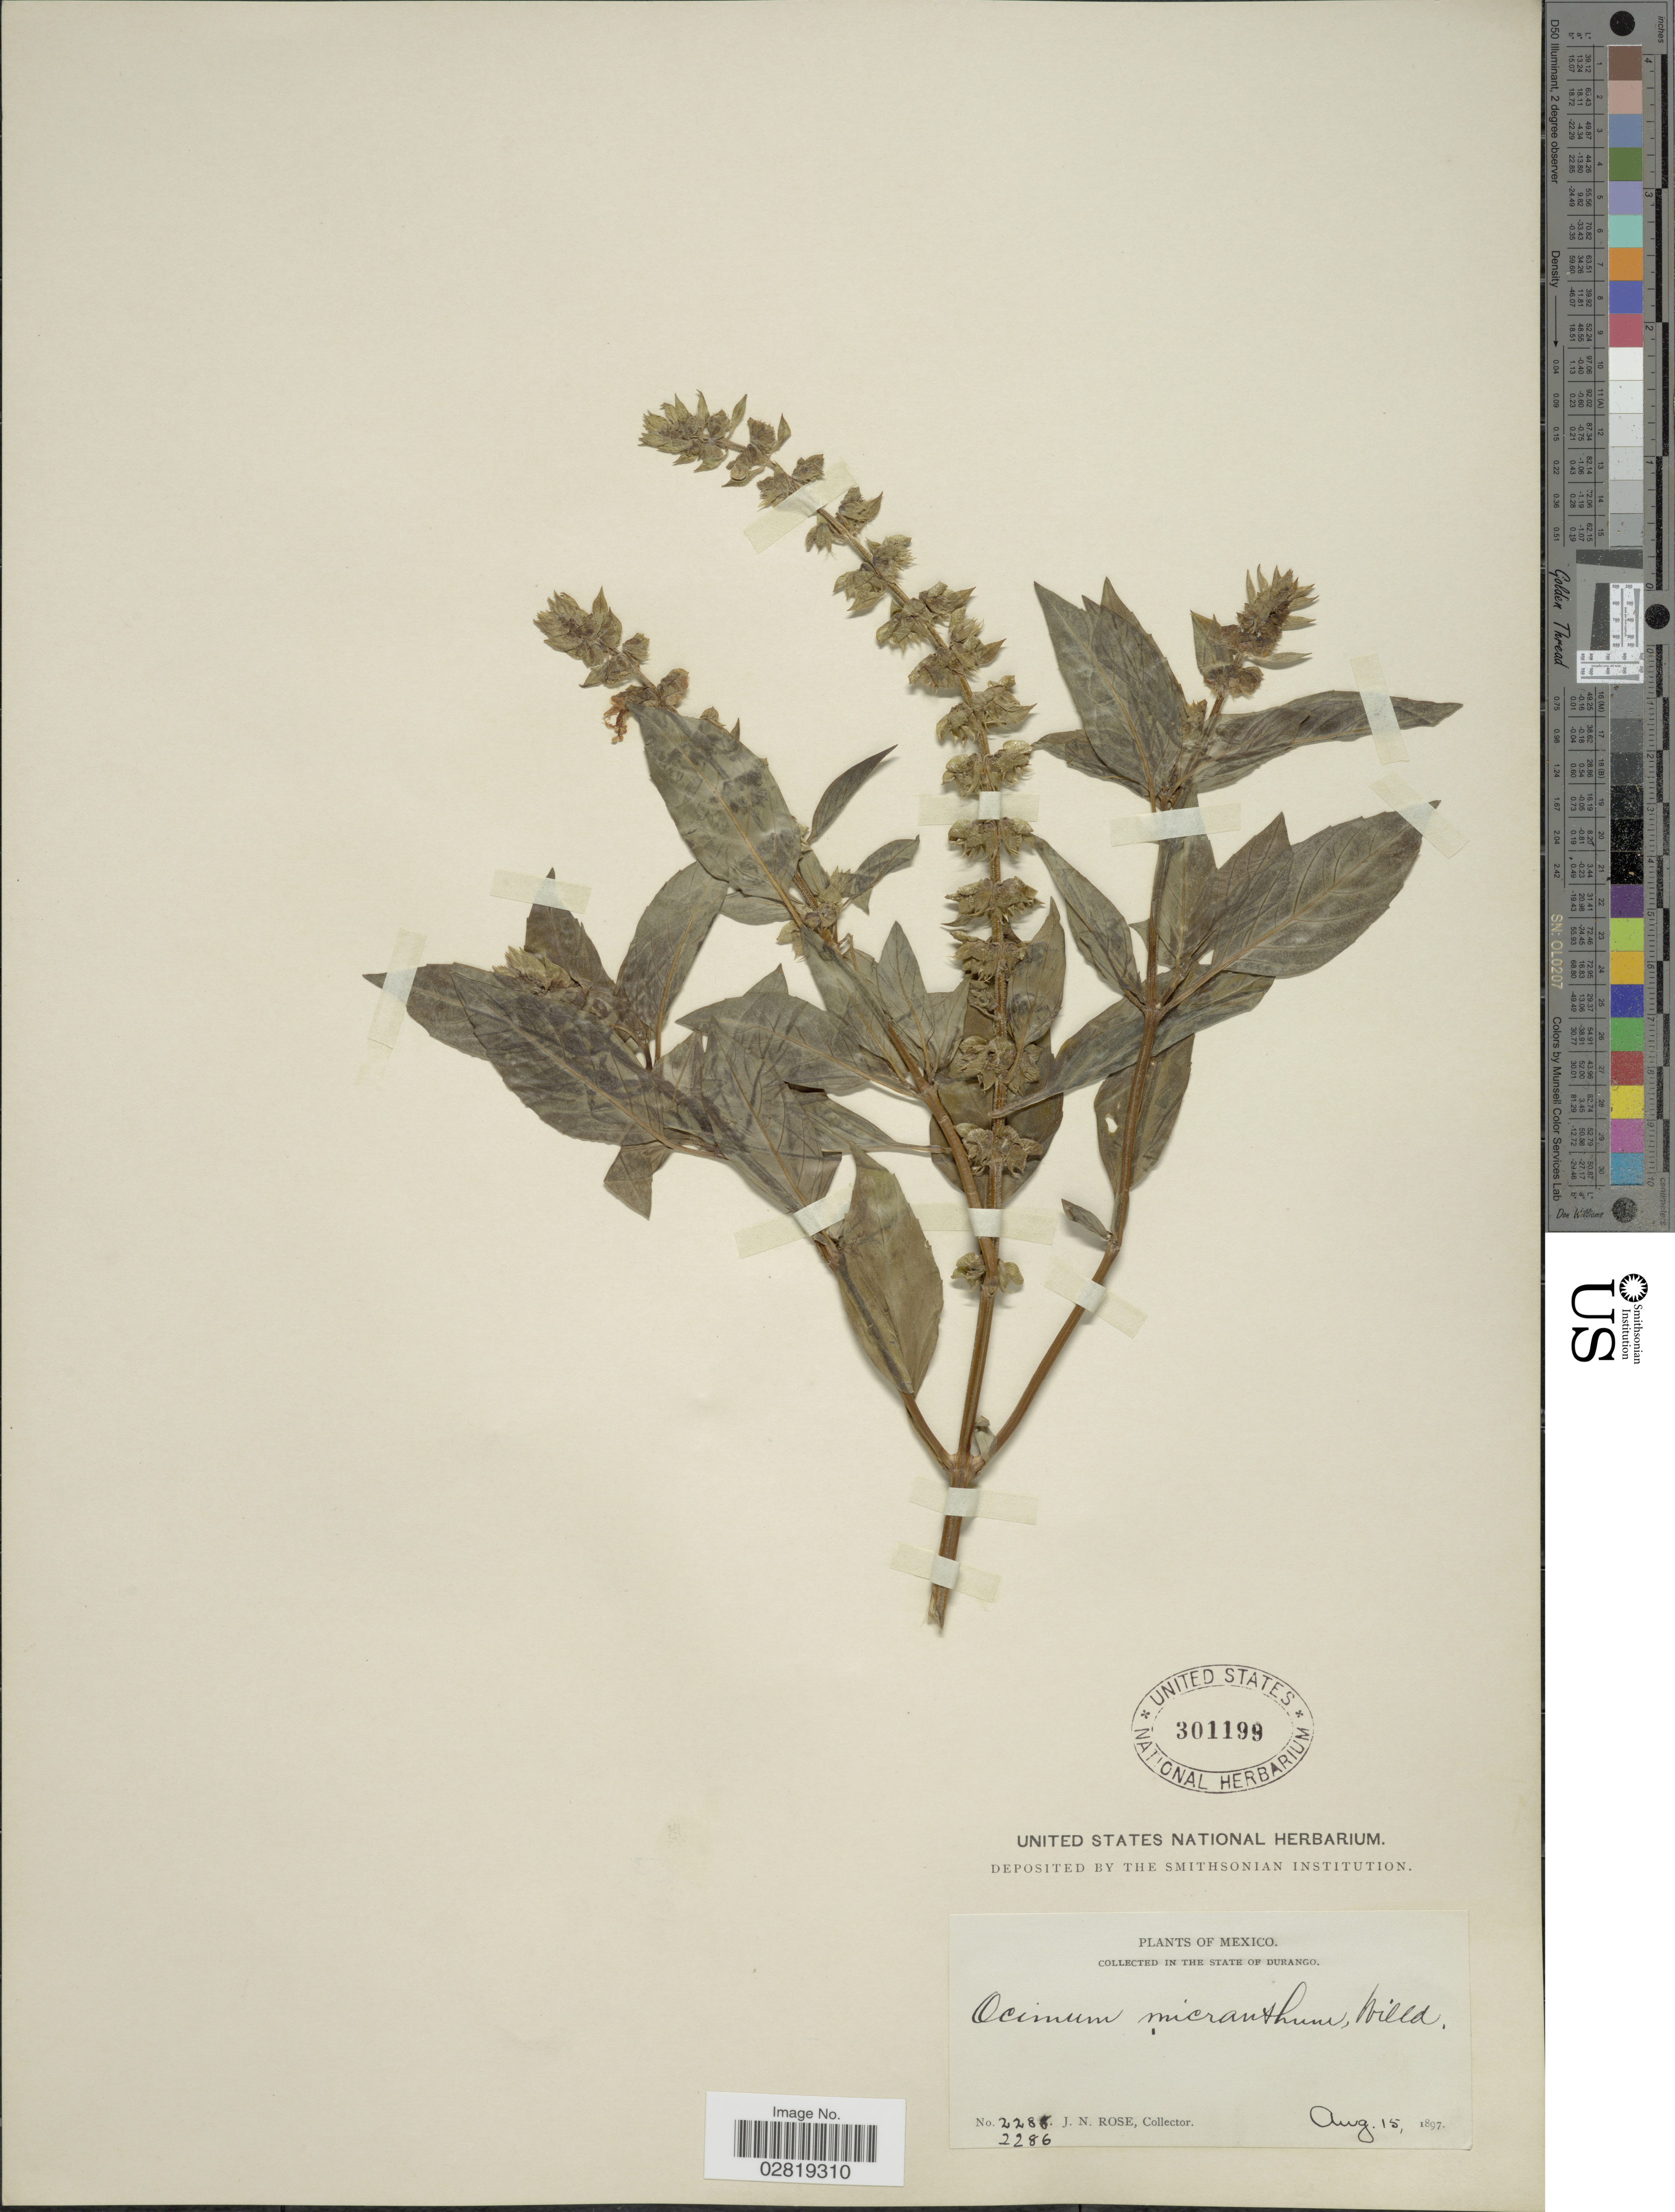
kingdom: Plantae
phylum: Tracheophyta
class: Magnoliopsida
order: Lamiales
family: Lamiaceae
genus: Ocimum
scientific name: Ocimum campechianum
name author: Mill.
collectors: J. N. Rose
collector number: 2286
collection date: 1897-08-15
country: Mexico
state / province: Durango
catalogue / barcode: US 301199